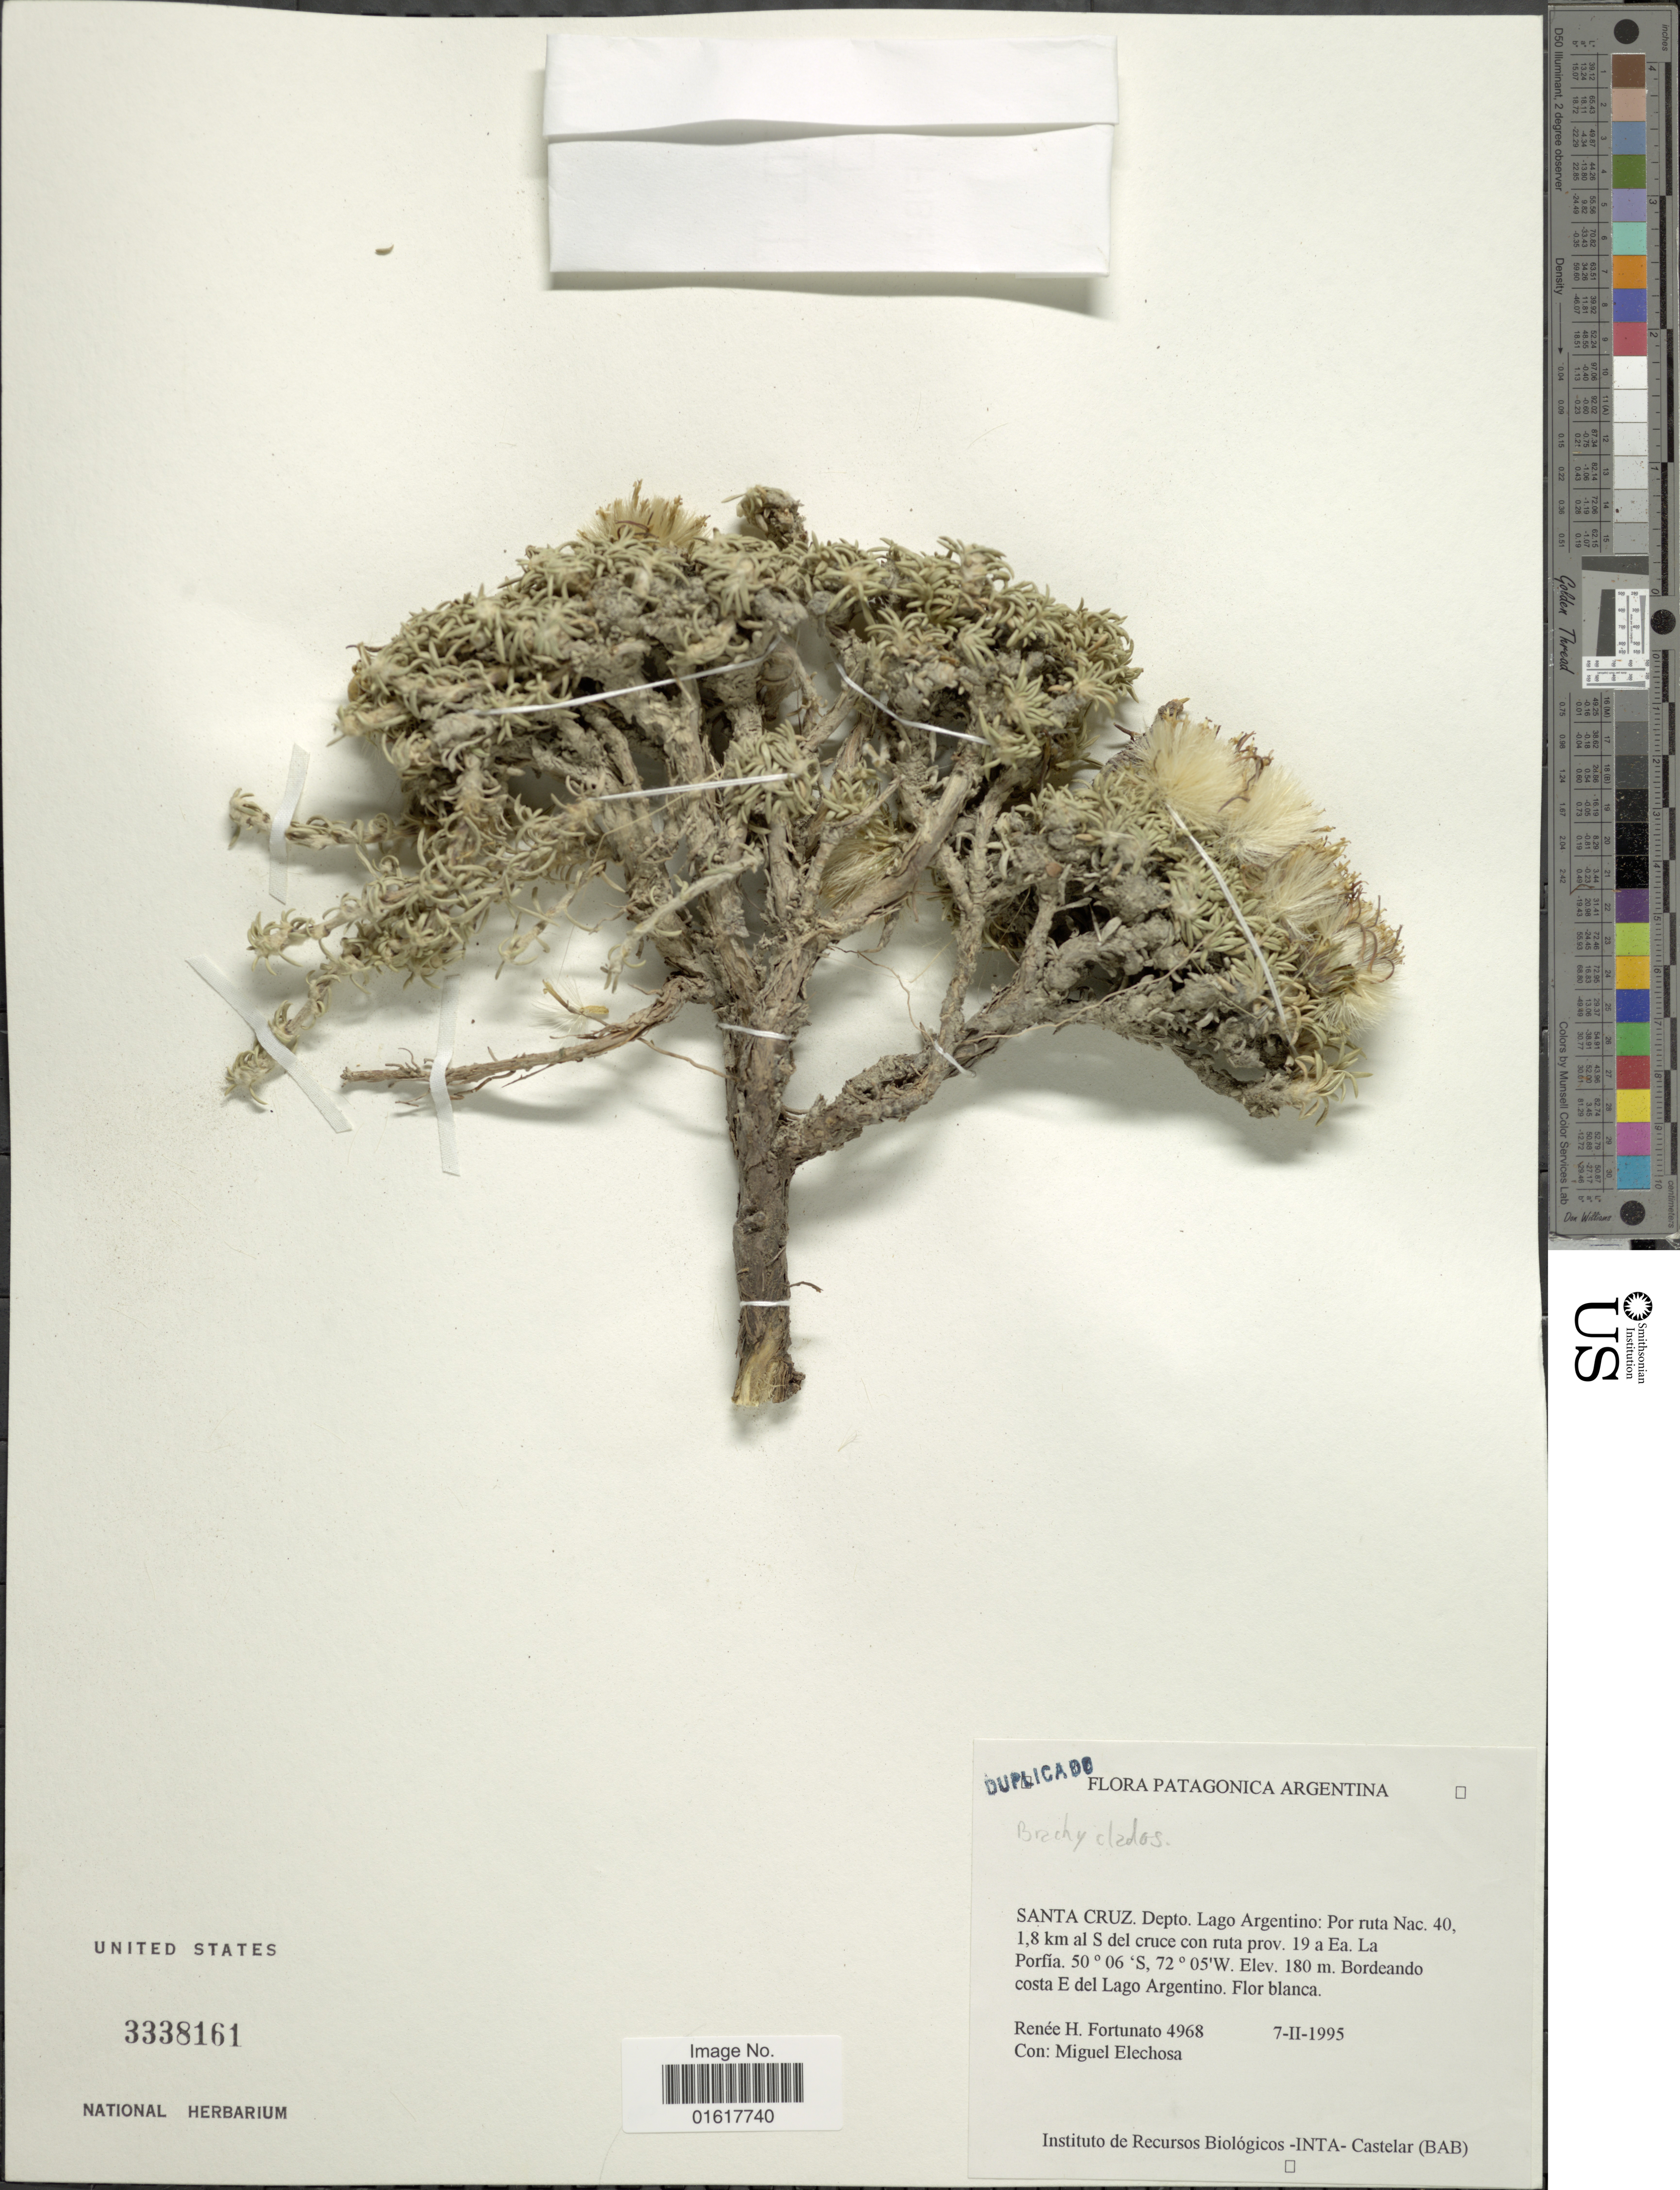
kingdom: Plantae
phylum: Tracheophyta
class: Magnoliopsida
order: Asterales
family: Asteraceae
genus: Brachyclados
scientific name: Brachyclados caespitosus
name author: (Phil.) Speg.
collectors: R. H. Fortunato & M. Elechosa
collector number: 4968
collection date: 1995-02-07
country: Argentina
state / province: Santa Cruz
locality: Patagonica Argentina. Depto. Lago Argentino: Por ruta Nac. 40, 1,8 km al S del cruce con ruta prov. 19 a Ea. La Porfía. Bordeando costa E del Lago Argentino. Flor blanca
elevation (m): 180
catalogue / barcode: US 3338161